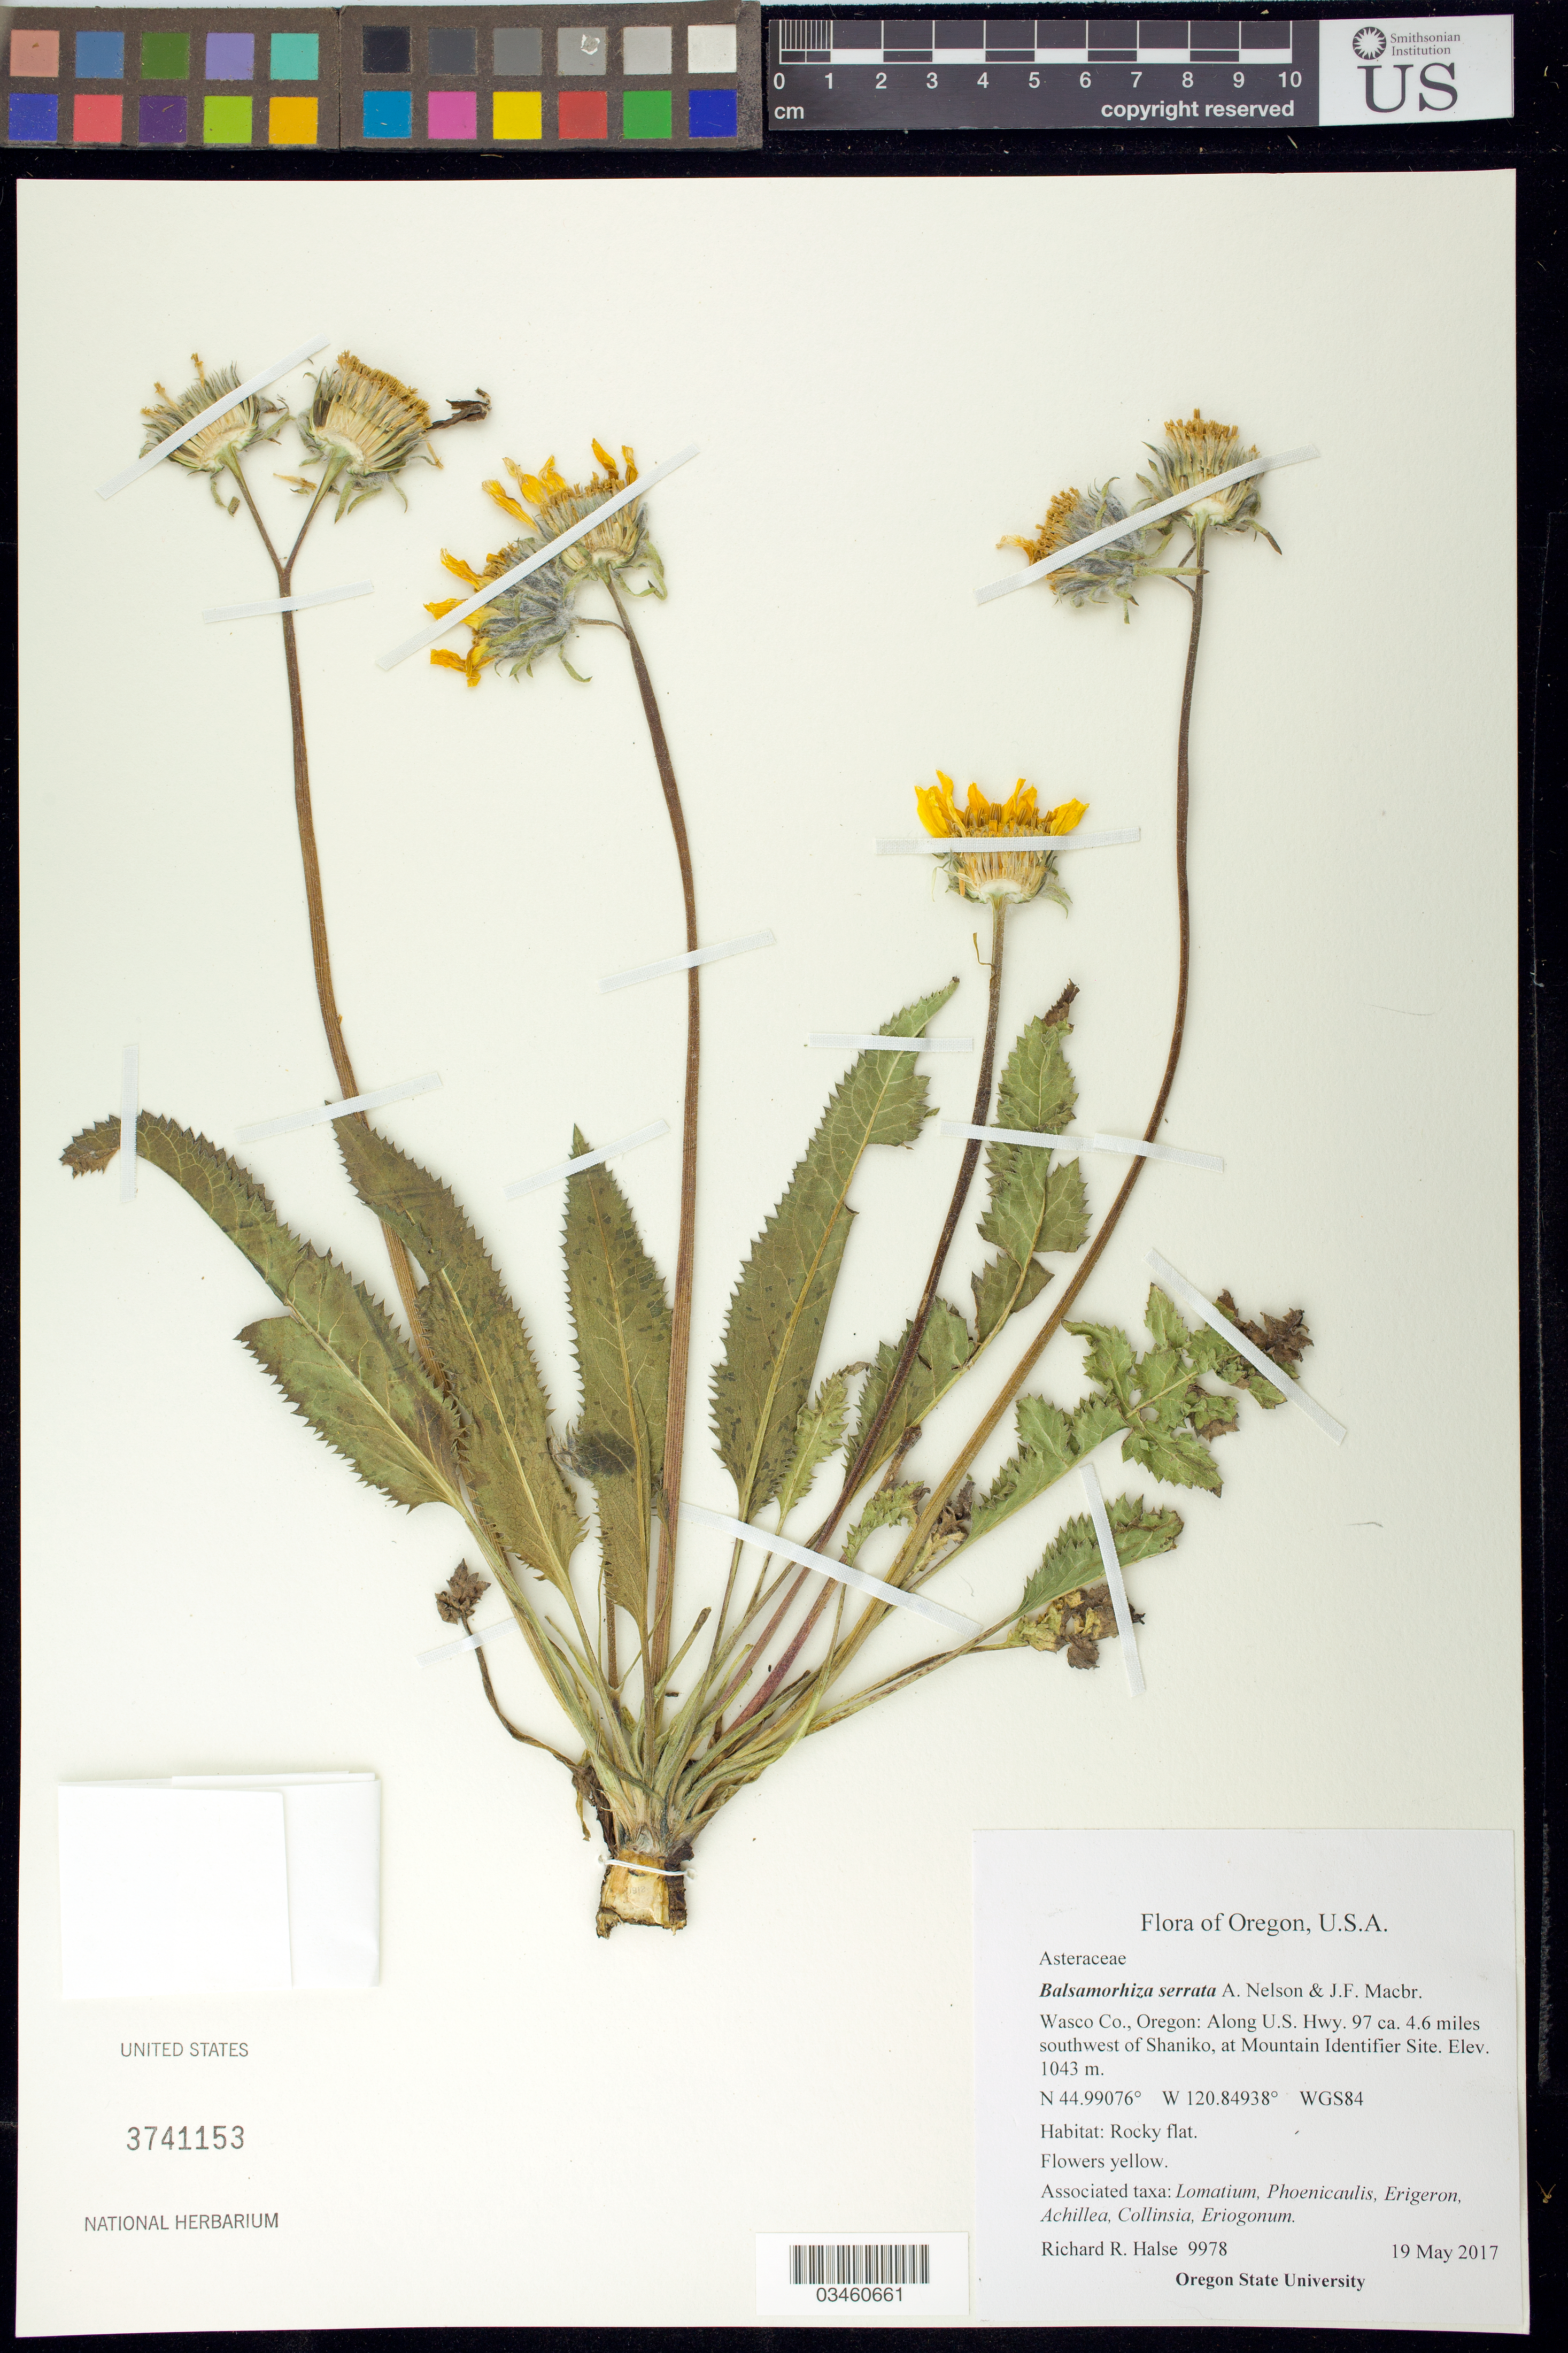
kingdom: Plantae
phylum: Tracheophyta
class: Magnoliopsida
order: Asterales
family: Asteraceae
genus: Balsamorhiza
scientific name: Balsamorhiza serrata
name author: A. Nelson & J.F. Macbr.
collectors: R. Halse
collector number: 9978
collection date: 2017-05-19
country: United States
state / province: Oregon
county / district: Wasco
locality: Wasco Co., Oregon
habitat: Rocky flat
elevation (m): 1043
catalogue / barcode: US 3741153